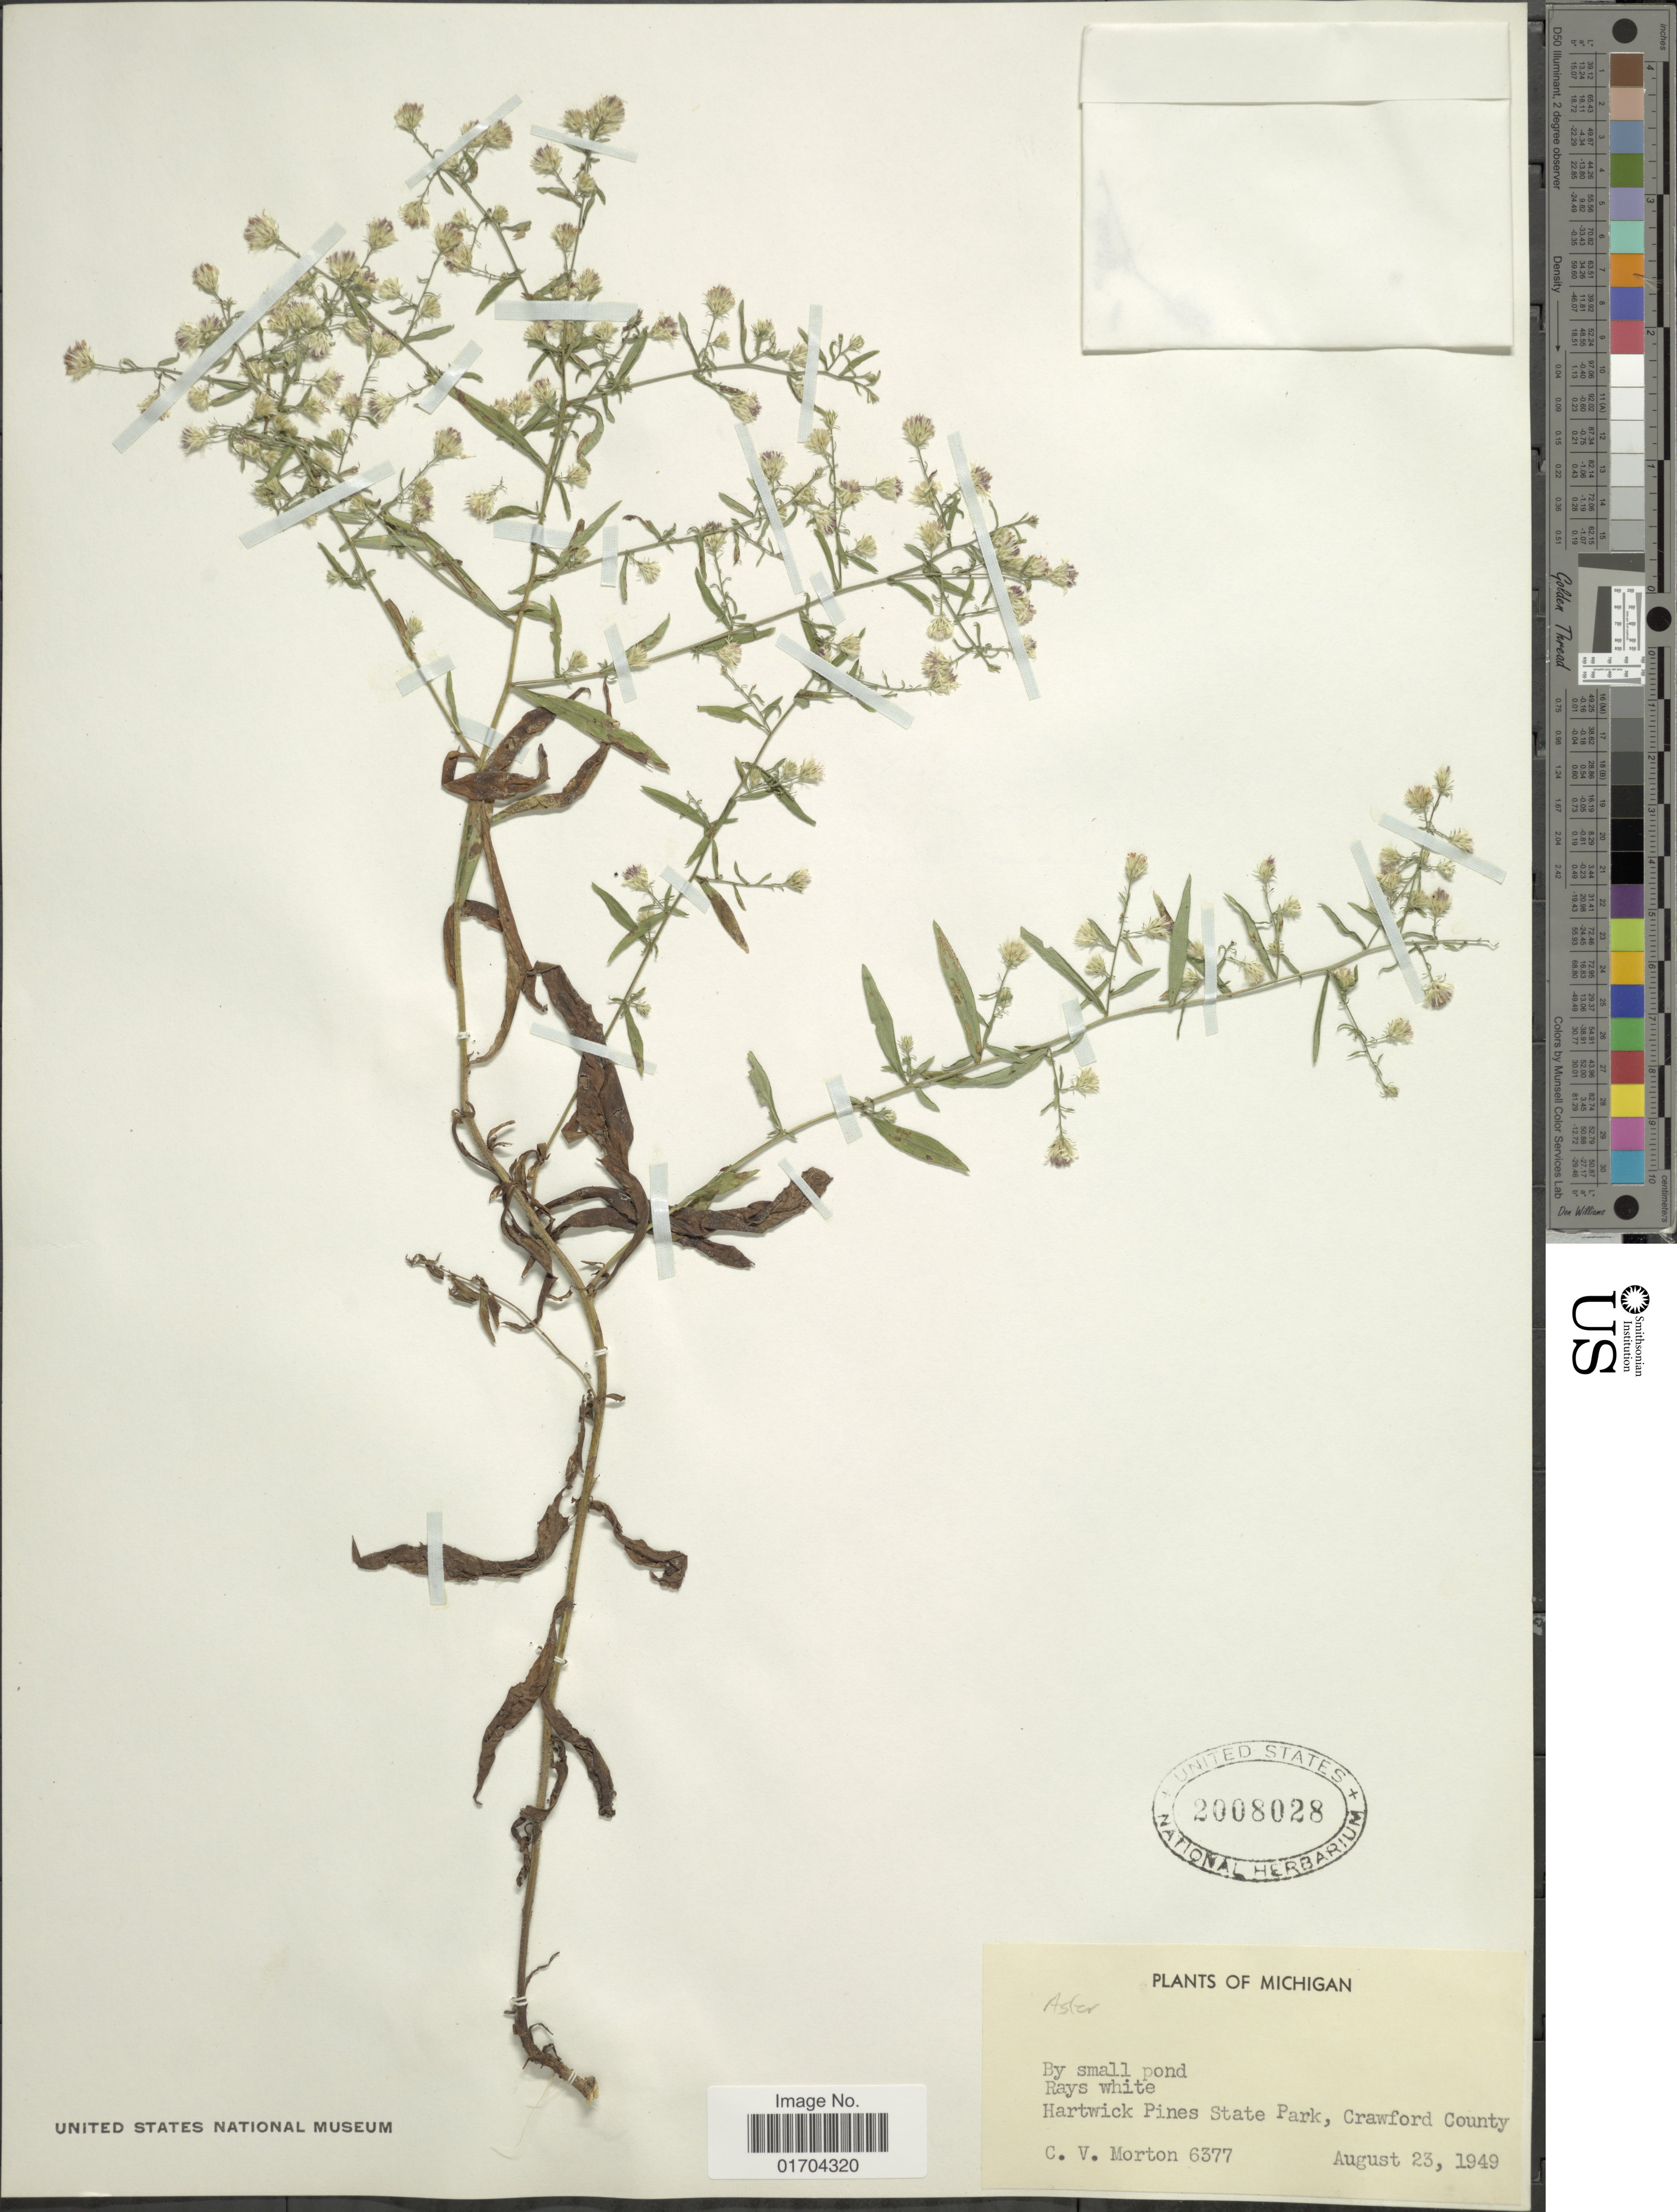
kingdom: Plantae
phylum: Tracheophyta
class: Magnoliopsida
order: Asterales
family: Asteraceae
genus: Symphyotrichum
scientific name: Symphyotrichum sp.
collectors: C. V. Morton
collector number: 6377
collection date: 1949-08-23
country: United States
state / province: Michigan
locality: Hartwick Pines State Park, Crawford County.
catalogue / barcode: US 2008028